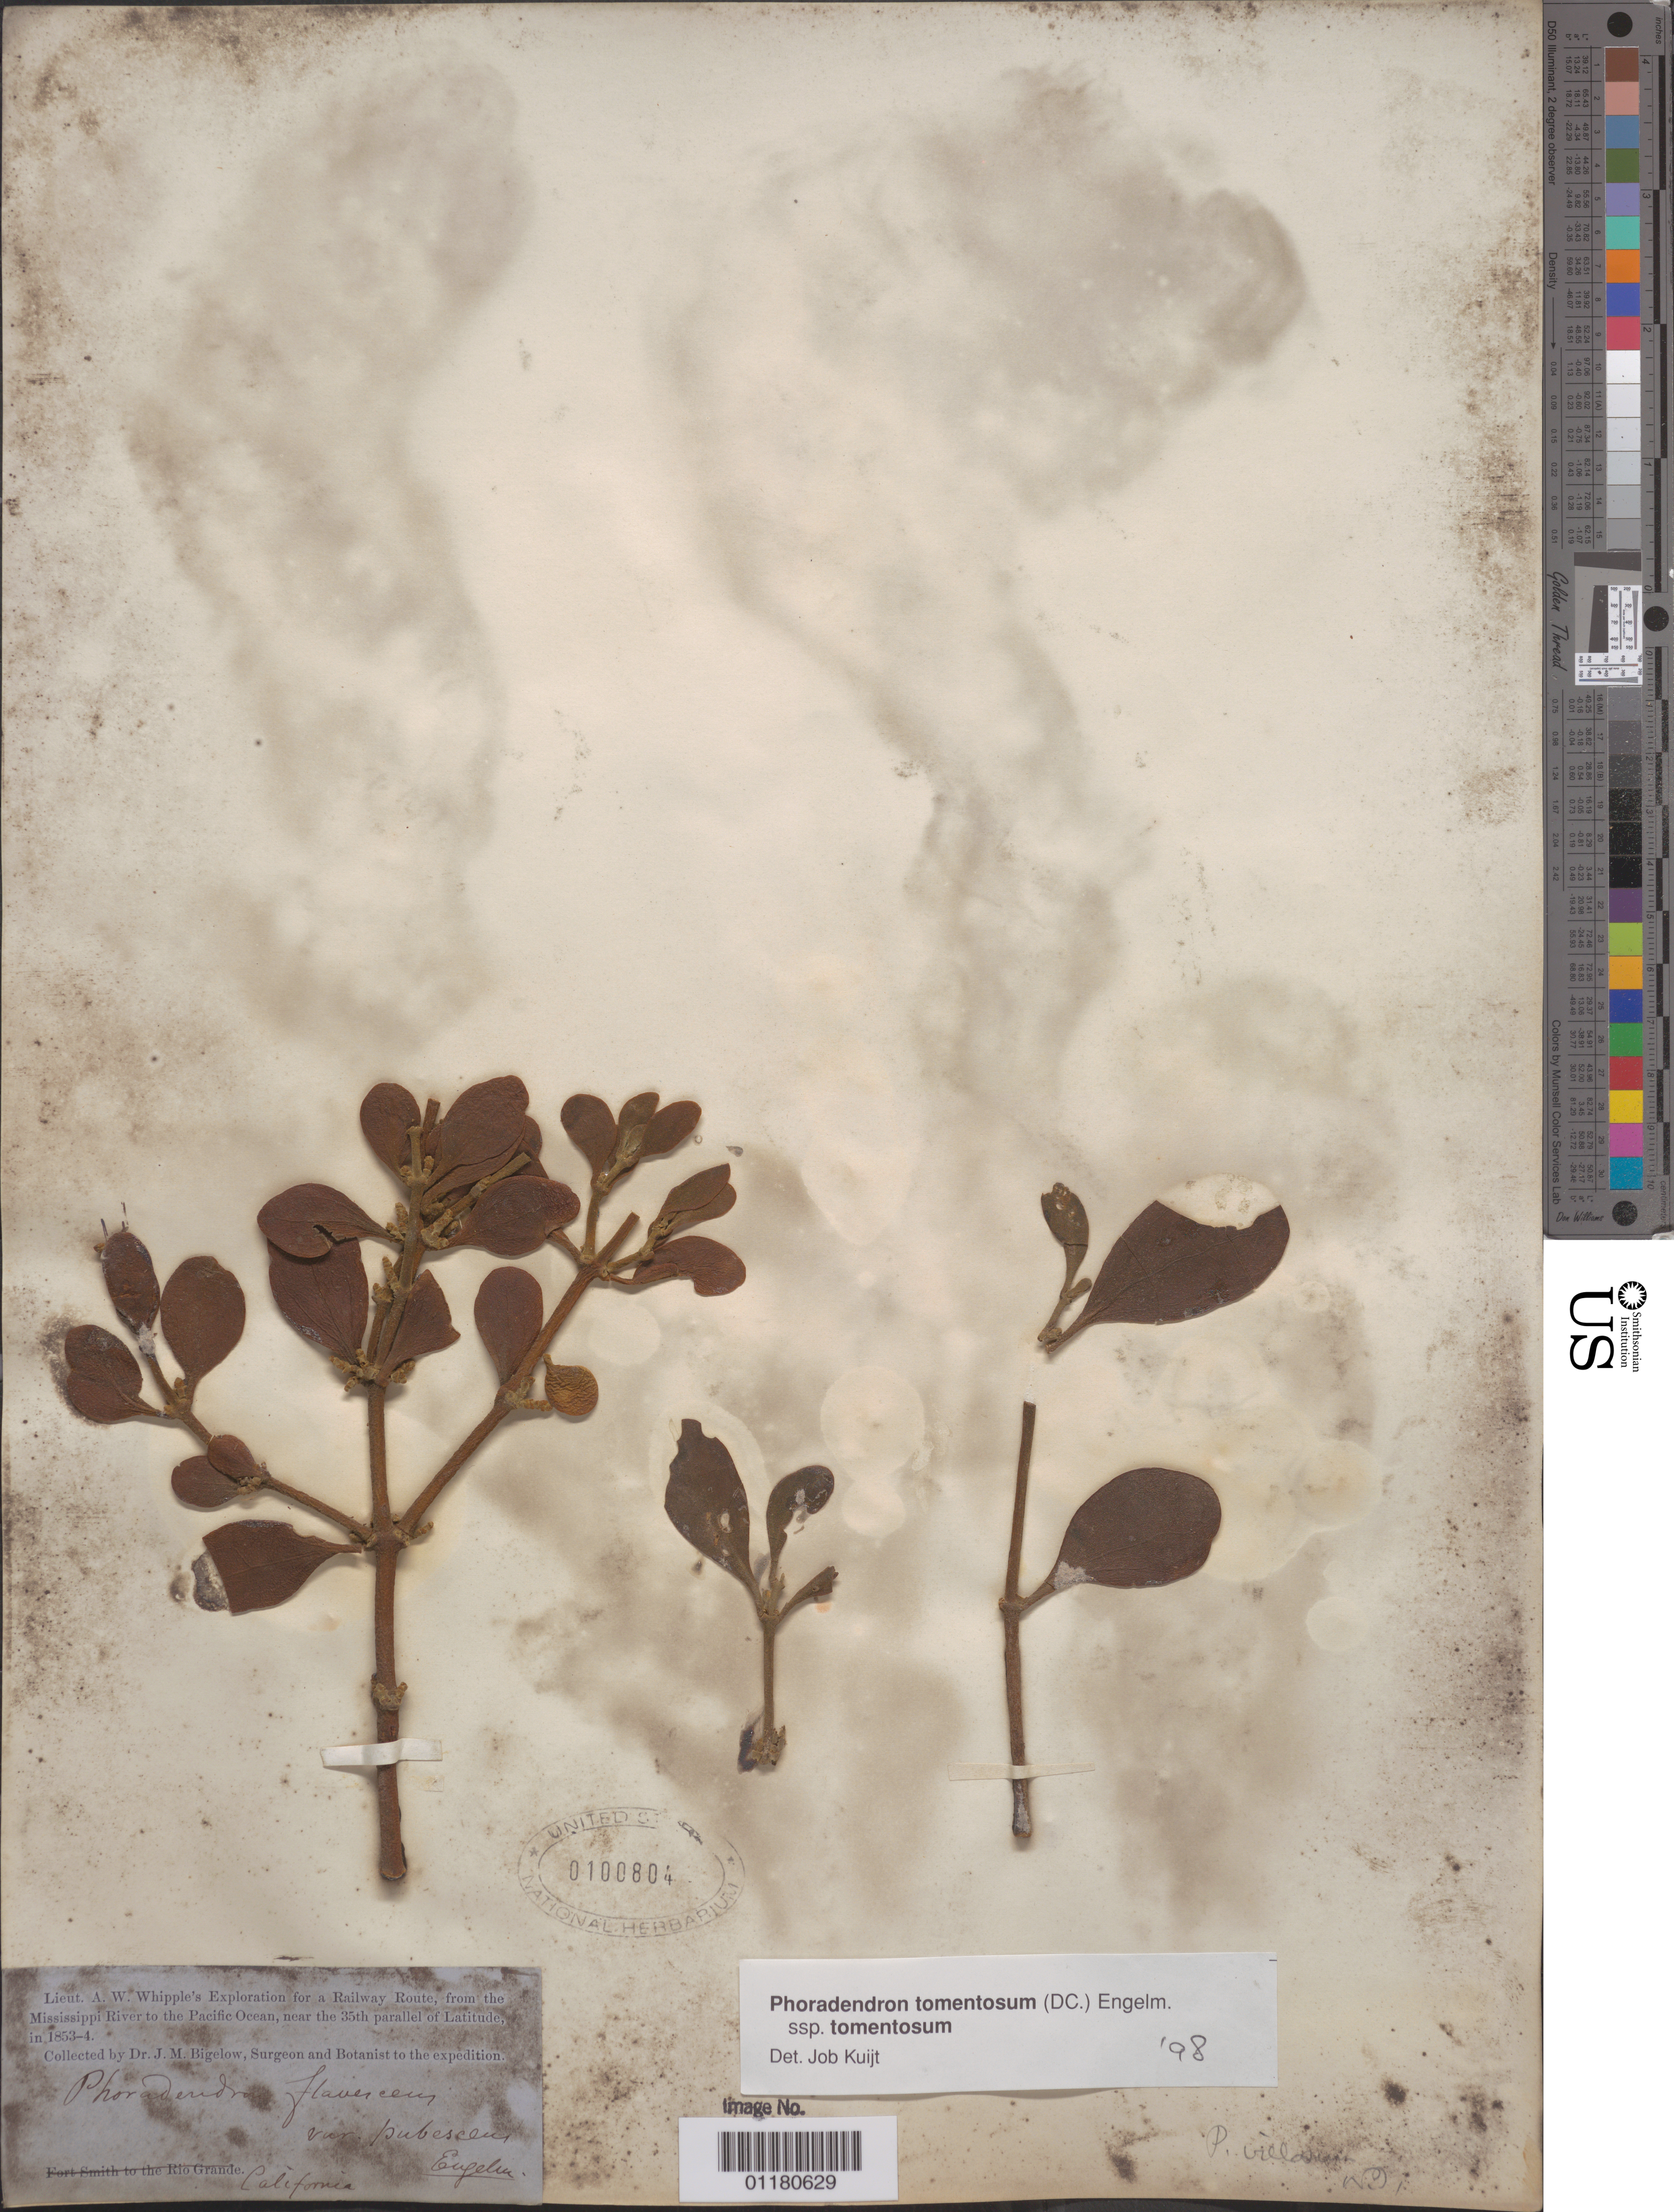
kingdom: Plantae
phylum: Tracheophyta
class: Magnoliopsida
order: Santalales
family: Viscaceae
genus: Phoradendron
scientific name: Phoradendron tomentosum subsp. tomentosum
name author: DC.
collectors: J. M. Bigelow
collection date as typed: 1853 to -- --- 1854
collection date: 1853/1854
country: United States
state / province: California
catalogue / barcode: US 100804